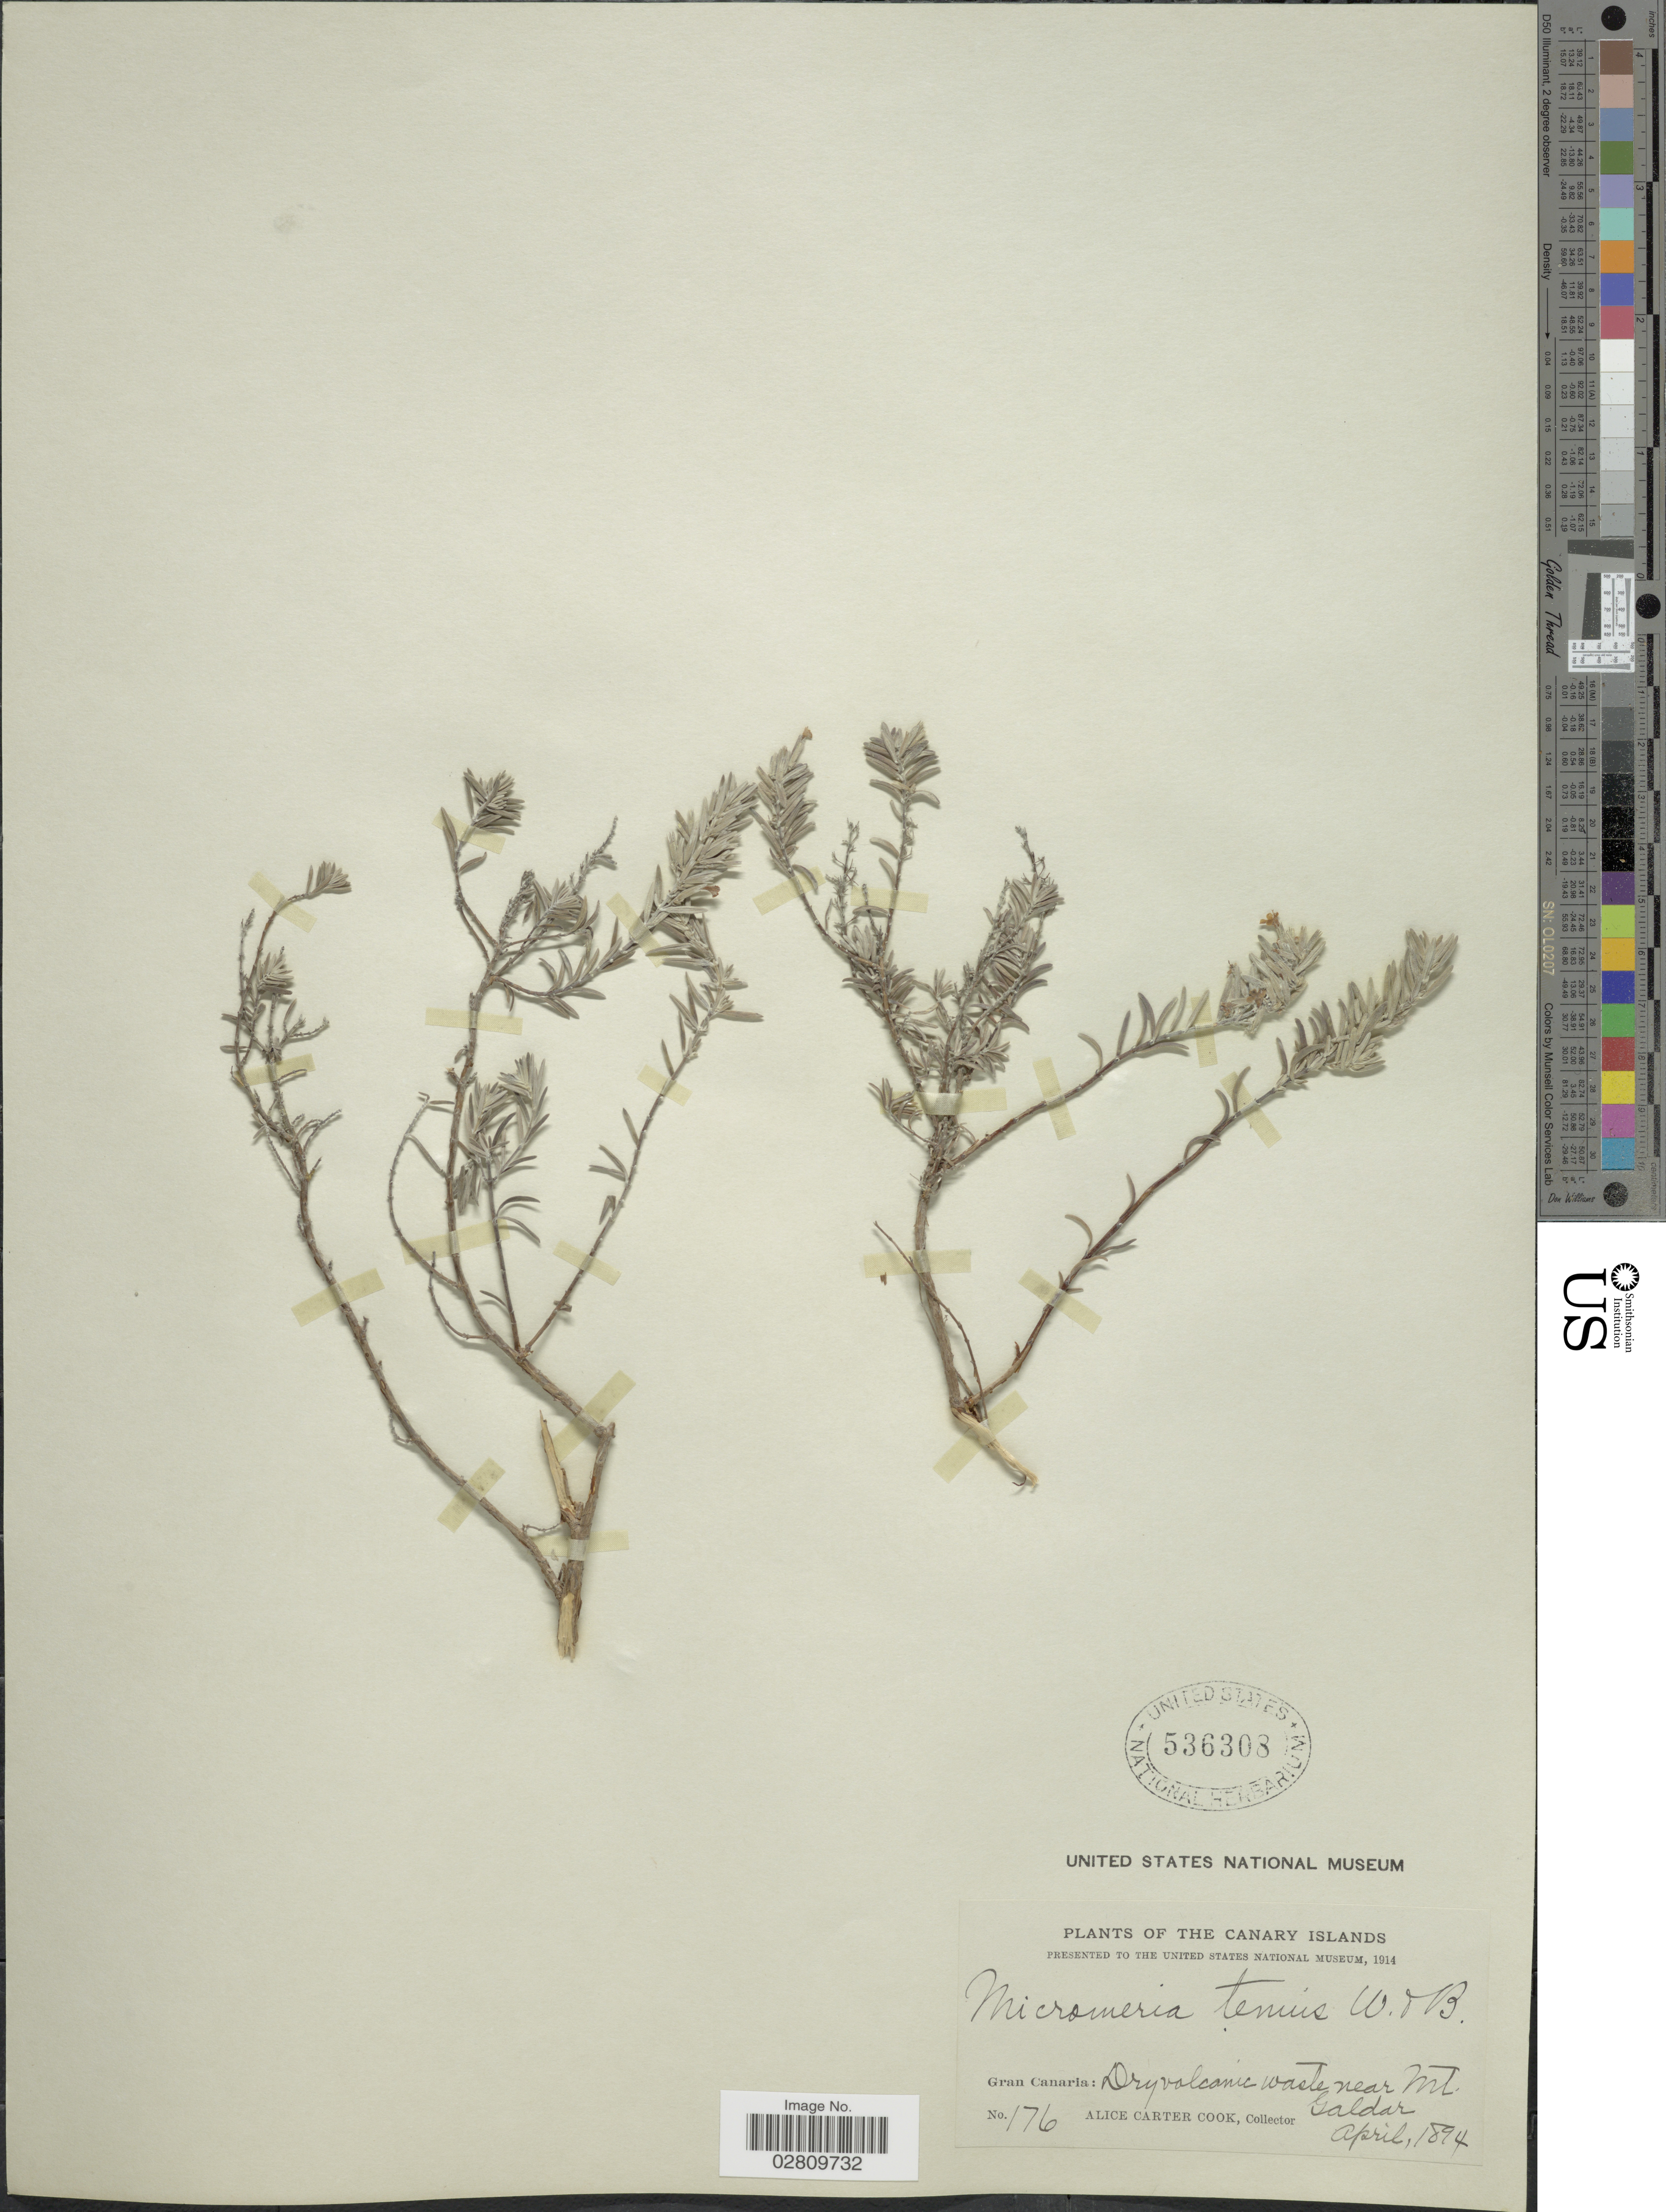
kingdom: Plantae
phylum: Tracheophyta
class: Magnoliopsida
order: Lamiales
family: Lamiaceae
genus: Micromeria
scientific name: Micromeria tenuis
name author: (Link) D.A. Webb & Berthel.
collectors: Alice C. Cook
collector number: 176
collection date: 1894-04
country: Spain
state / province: Canarias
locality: Canary Islands. Gran Canaria: Dry volcanic waste near Mt. Galdar.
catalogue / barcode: US 536308